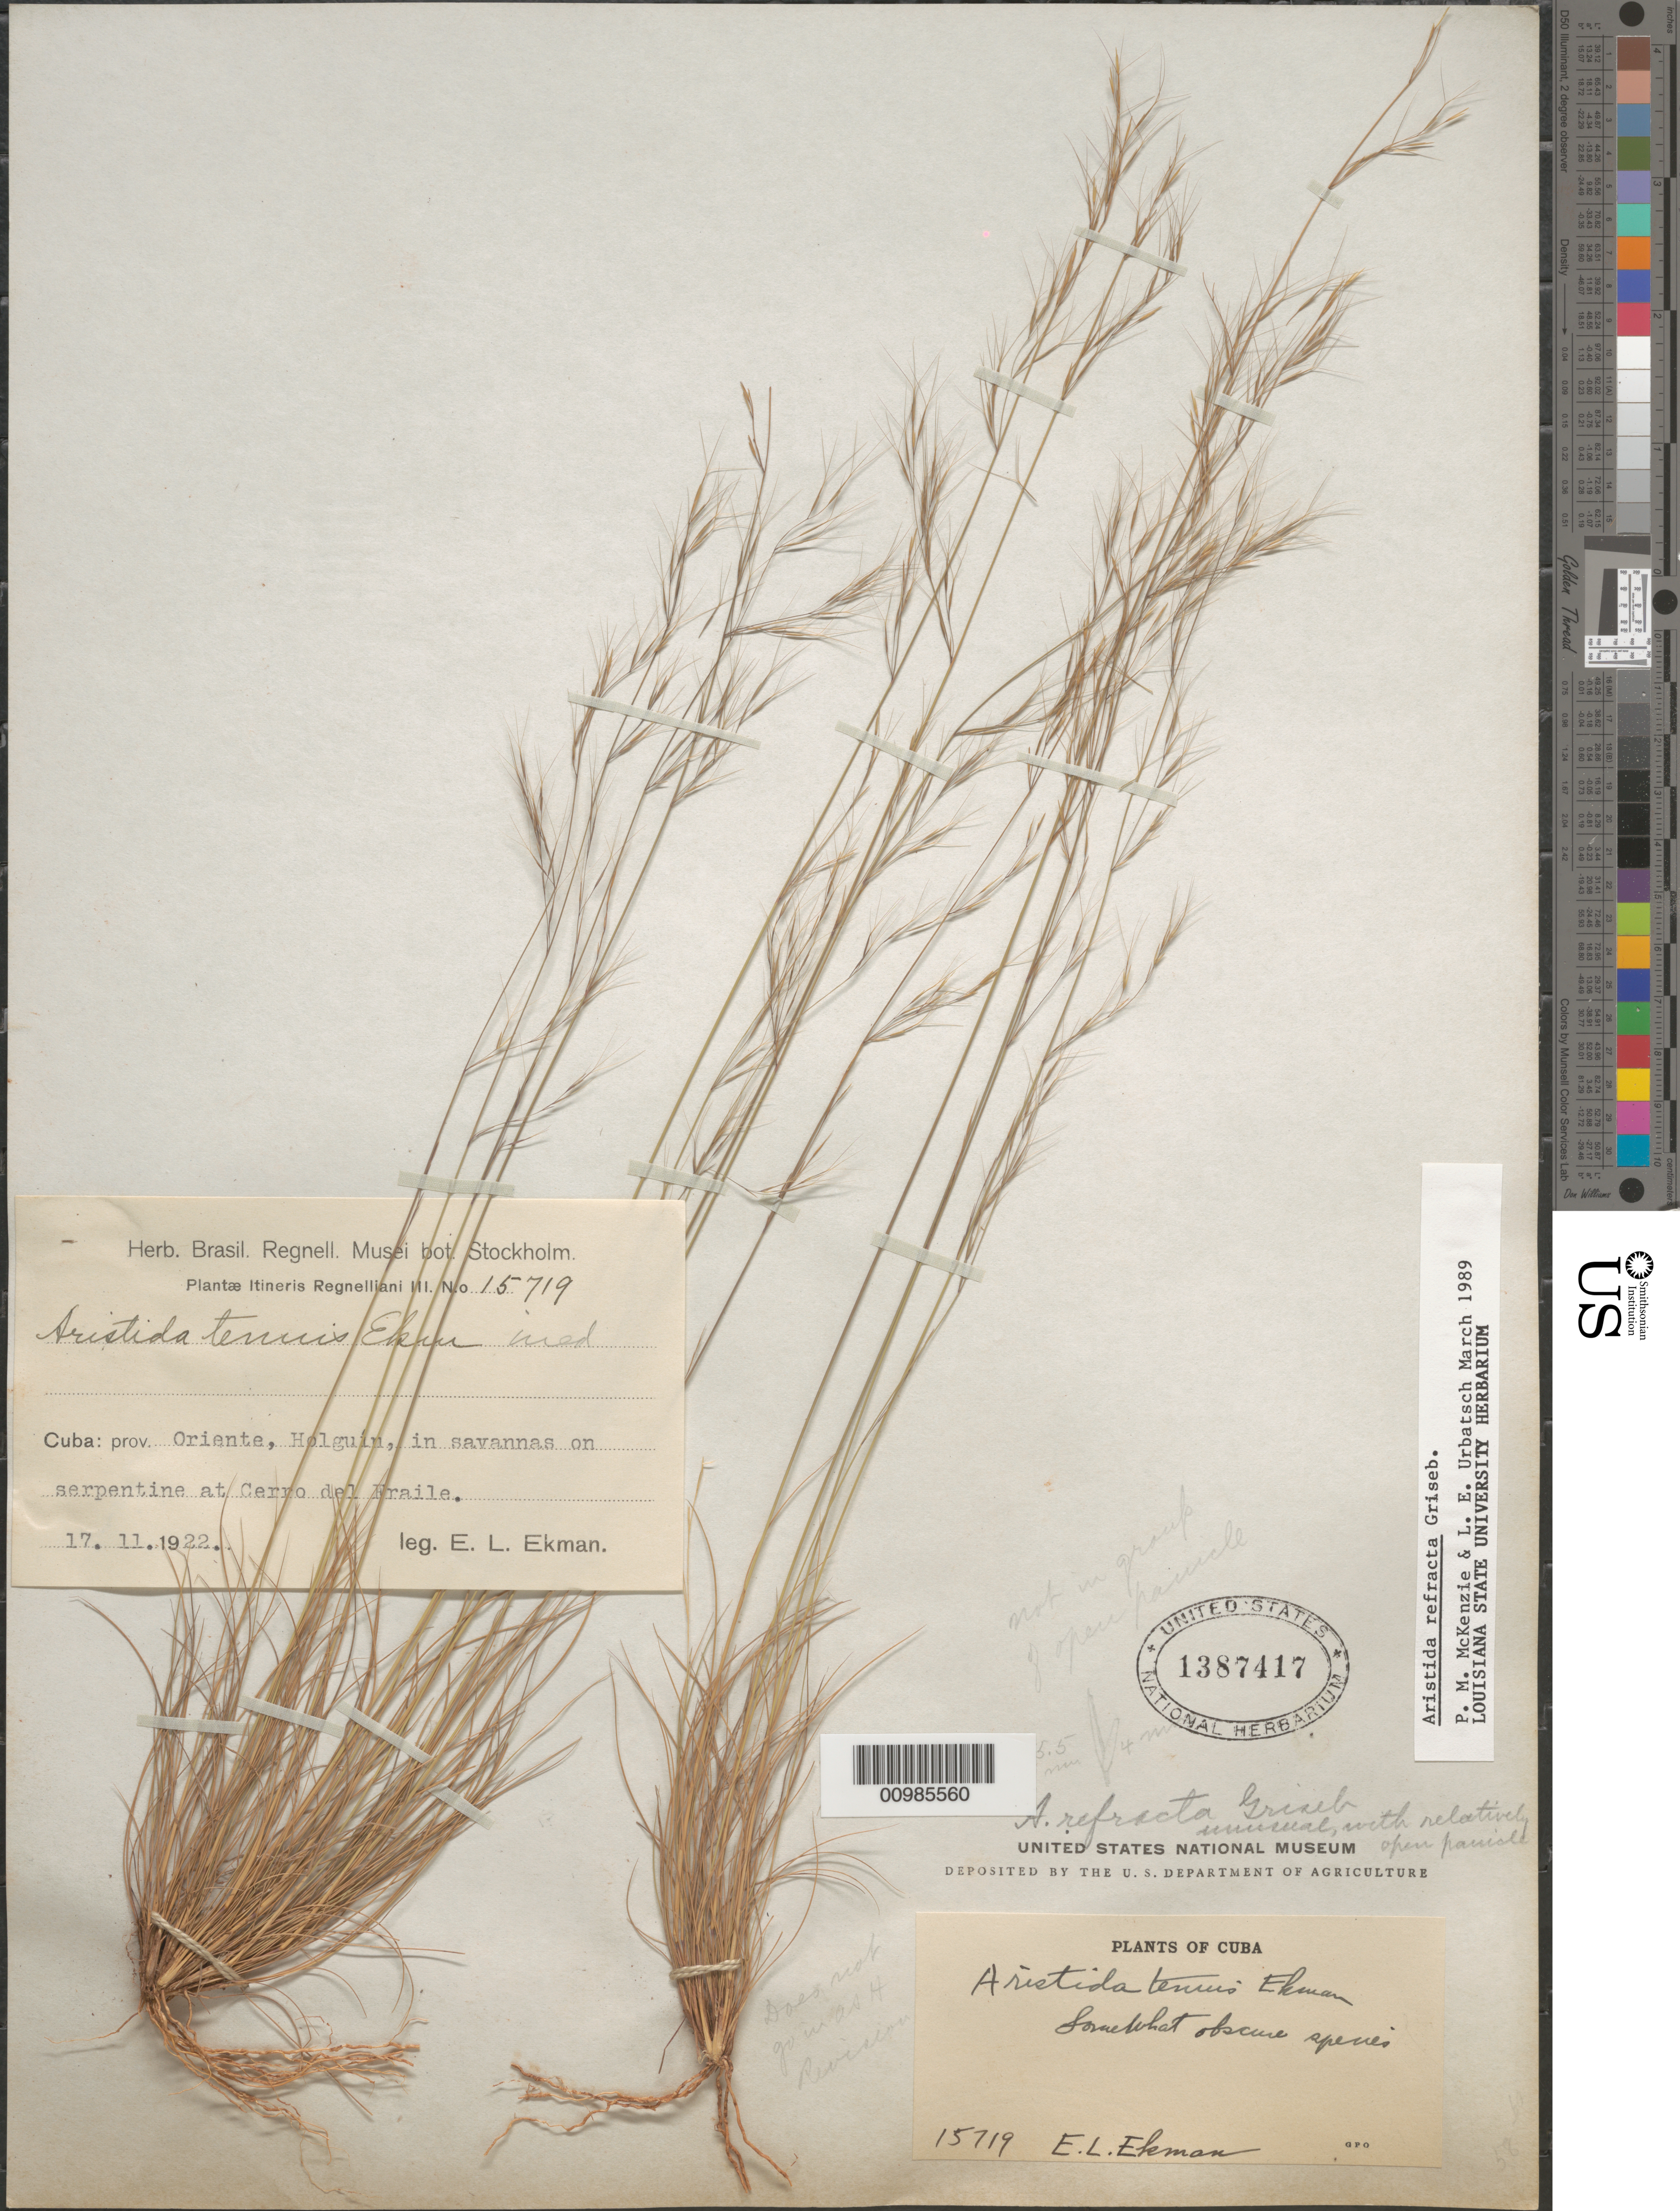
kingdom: Plantae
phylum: Tracheophyta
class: Liliopsida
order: Poales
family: Poaceae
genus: Aristida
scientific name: Aristida refracta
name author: Griseb.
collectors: E. L. Ekman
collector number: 15719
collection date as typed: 17 Nov 1922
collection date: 1922-11-17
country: Cuba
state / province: Holguín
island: Cuba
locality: Holguin, at Cerro Fraile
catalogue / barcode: US 1387417